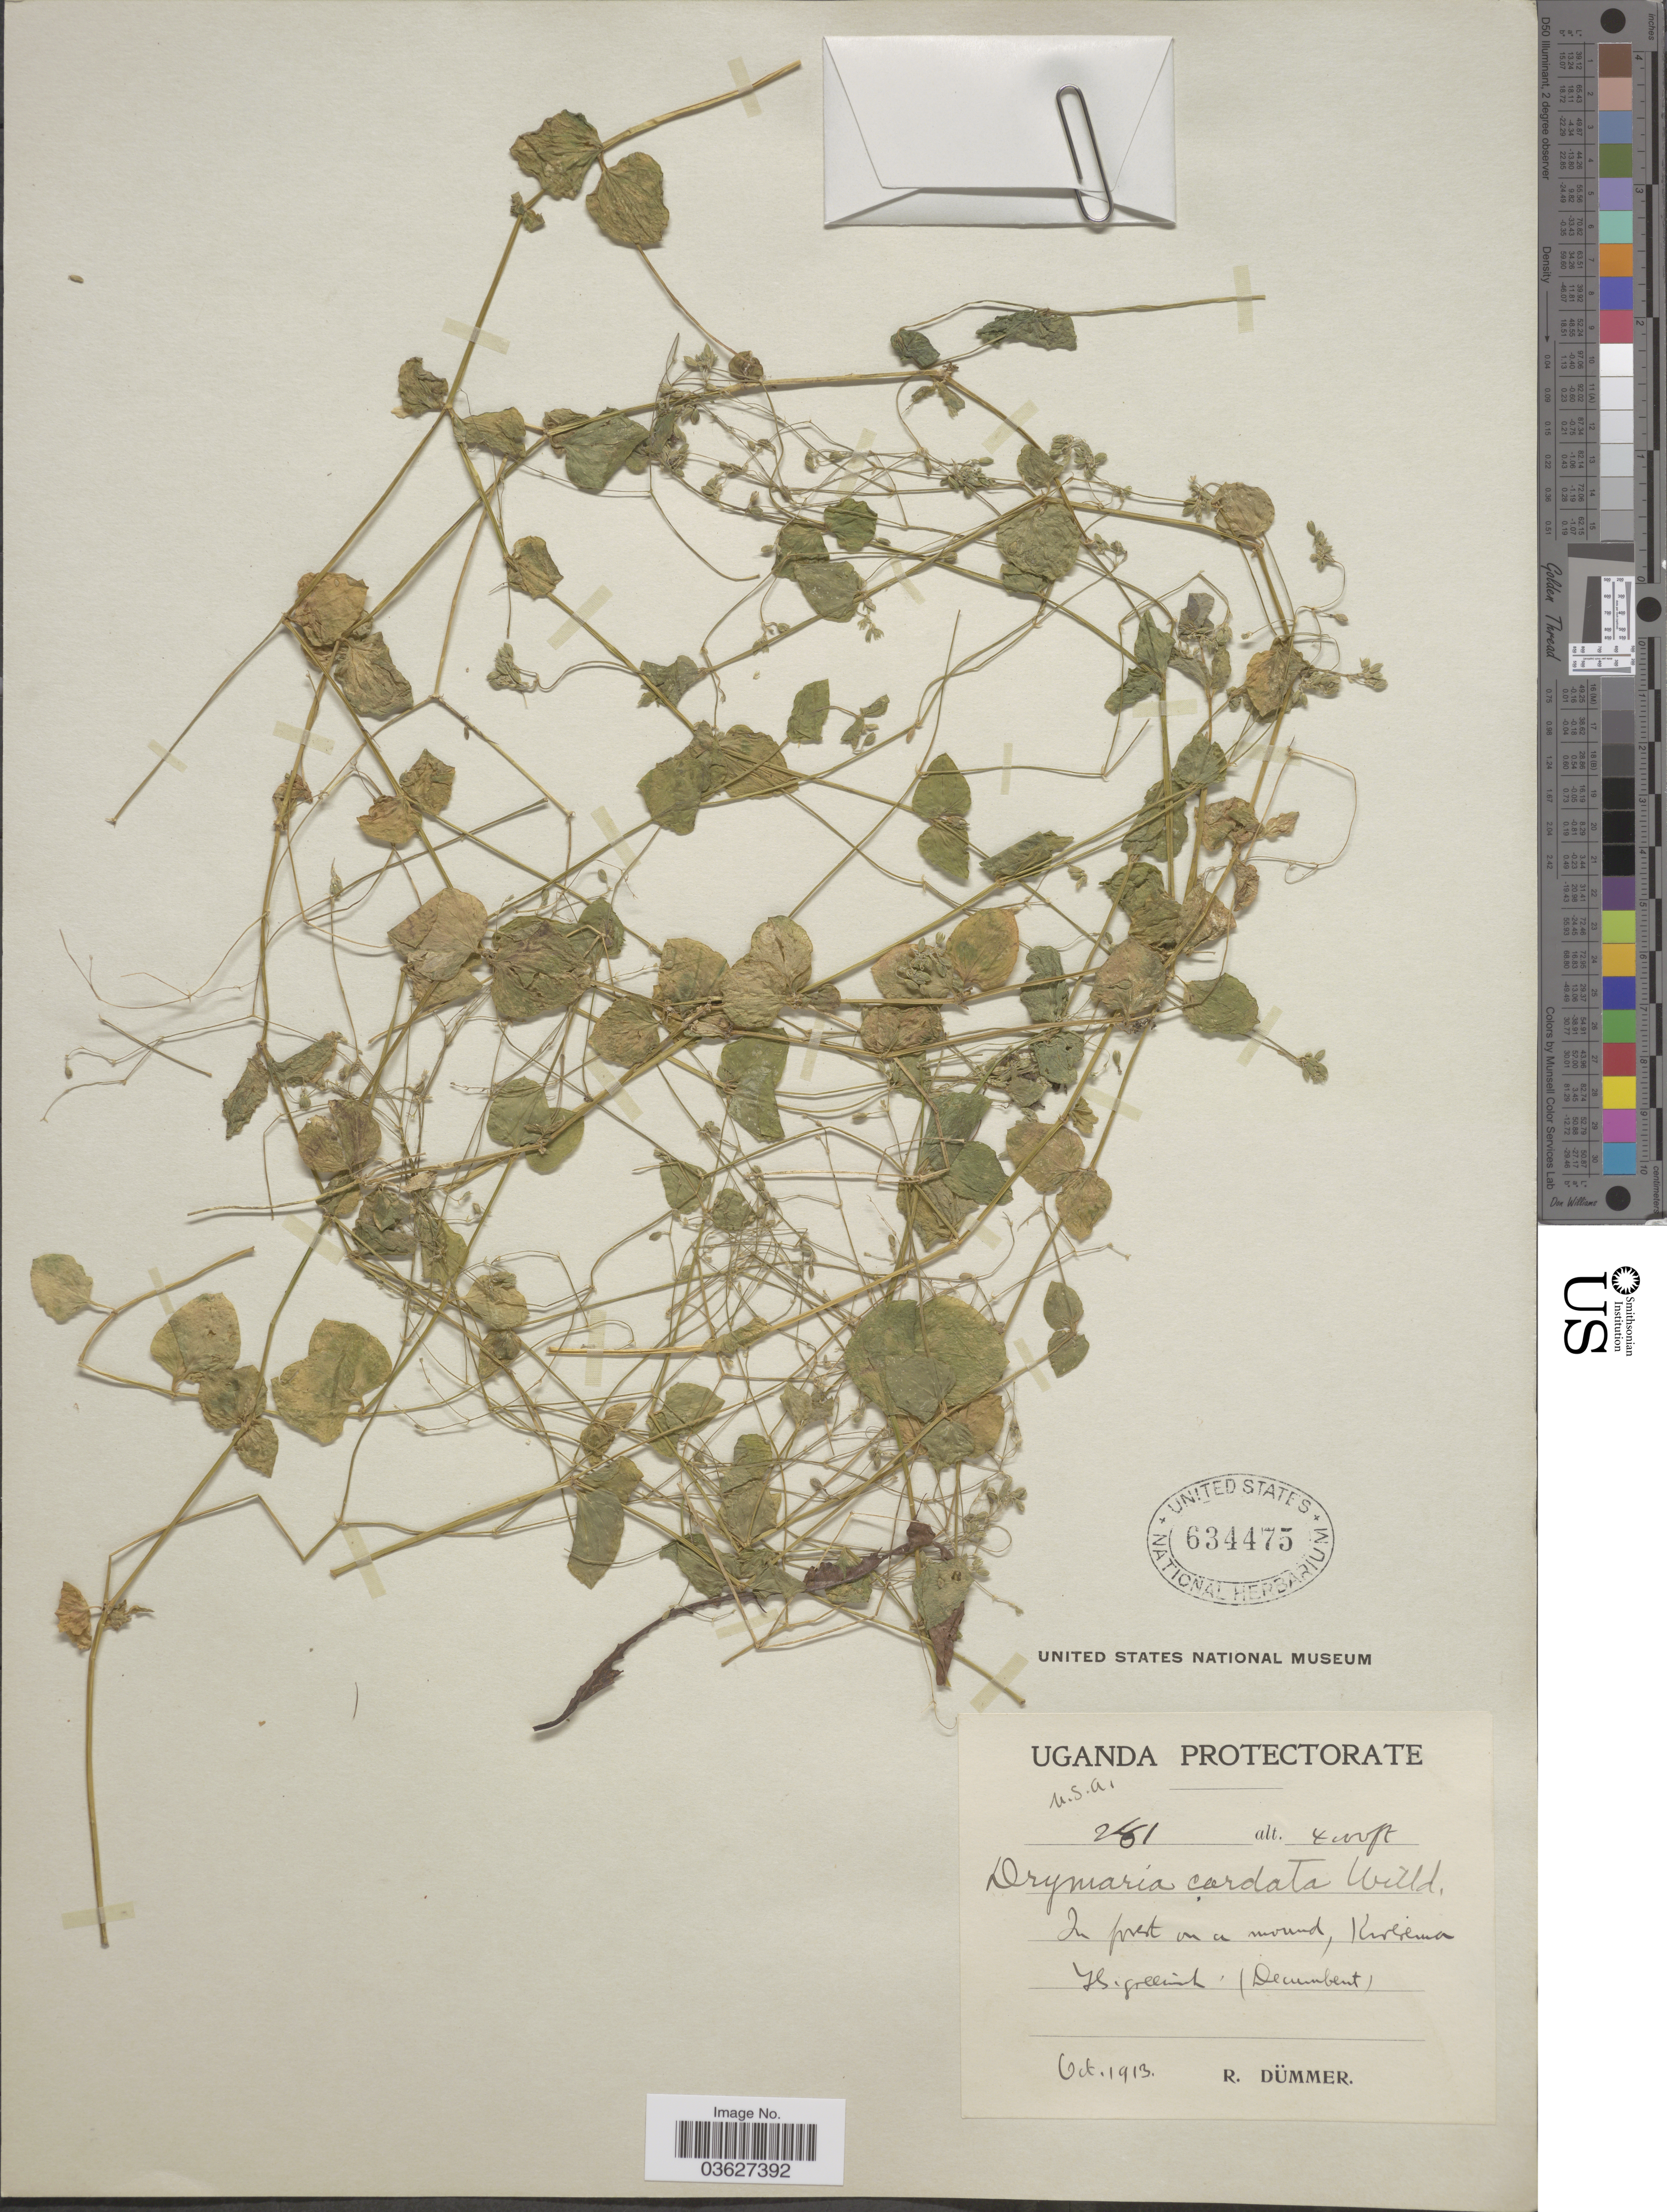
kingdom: Plantae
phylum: Tracheophyta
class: Magnoliopsida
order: Caryophyllales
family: Caryophyllaceae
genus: Drymaria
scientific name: Drymaria cordata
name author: (L.) Willd. ex Schult.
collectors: R. A. Dümmer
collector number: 281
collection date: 1913-10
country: Uganda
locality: Kirerema.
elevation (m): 1219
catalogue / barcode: US 634475